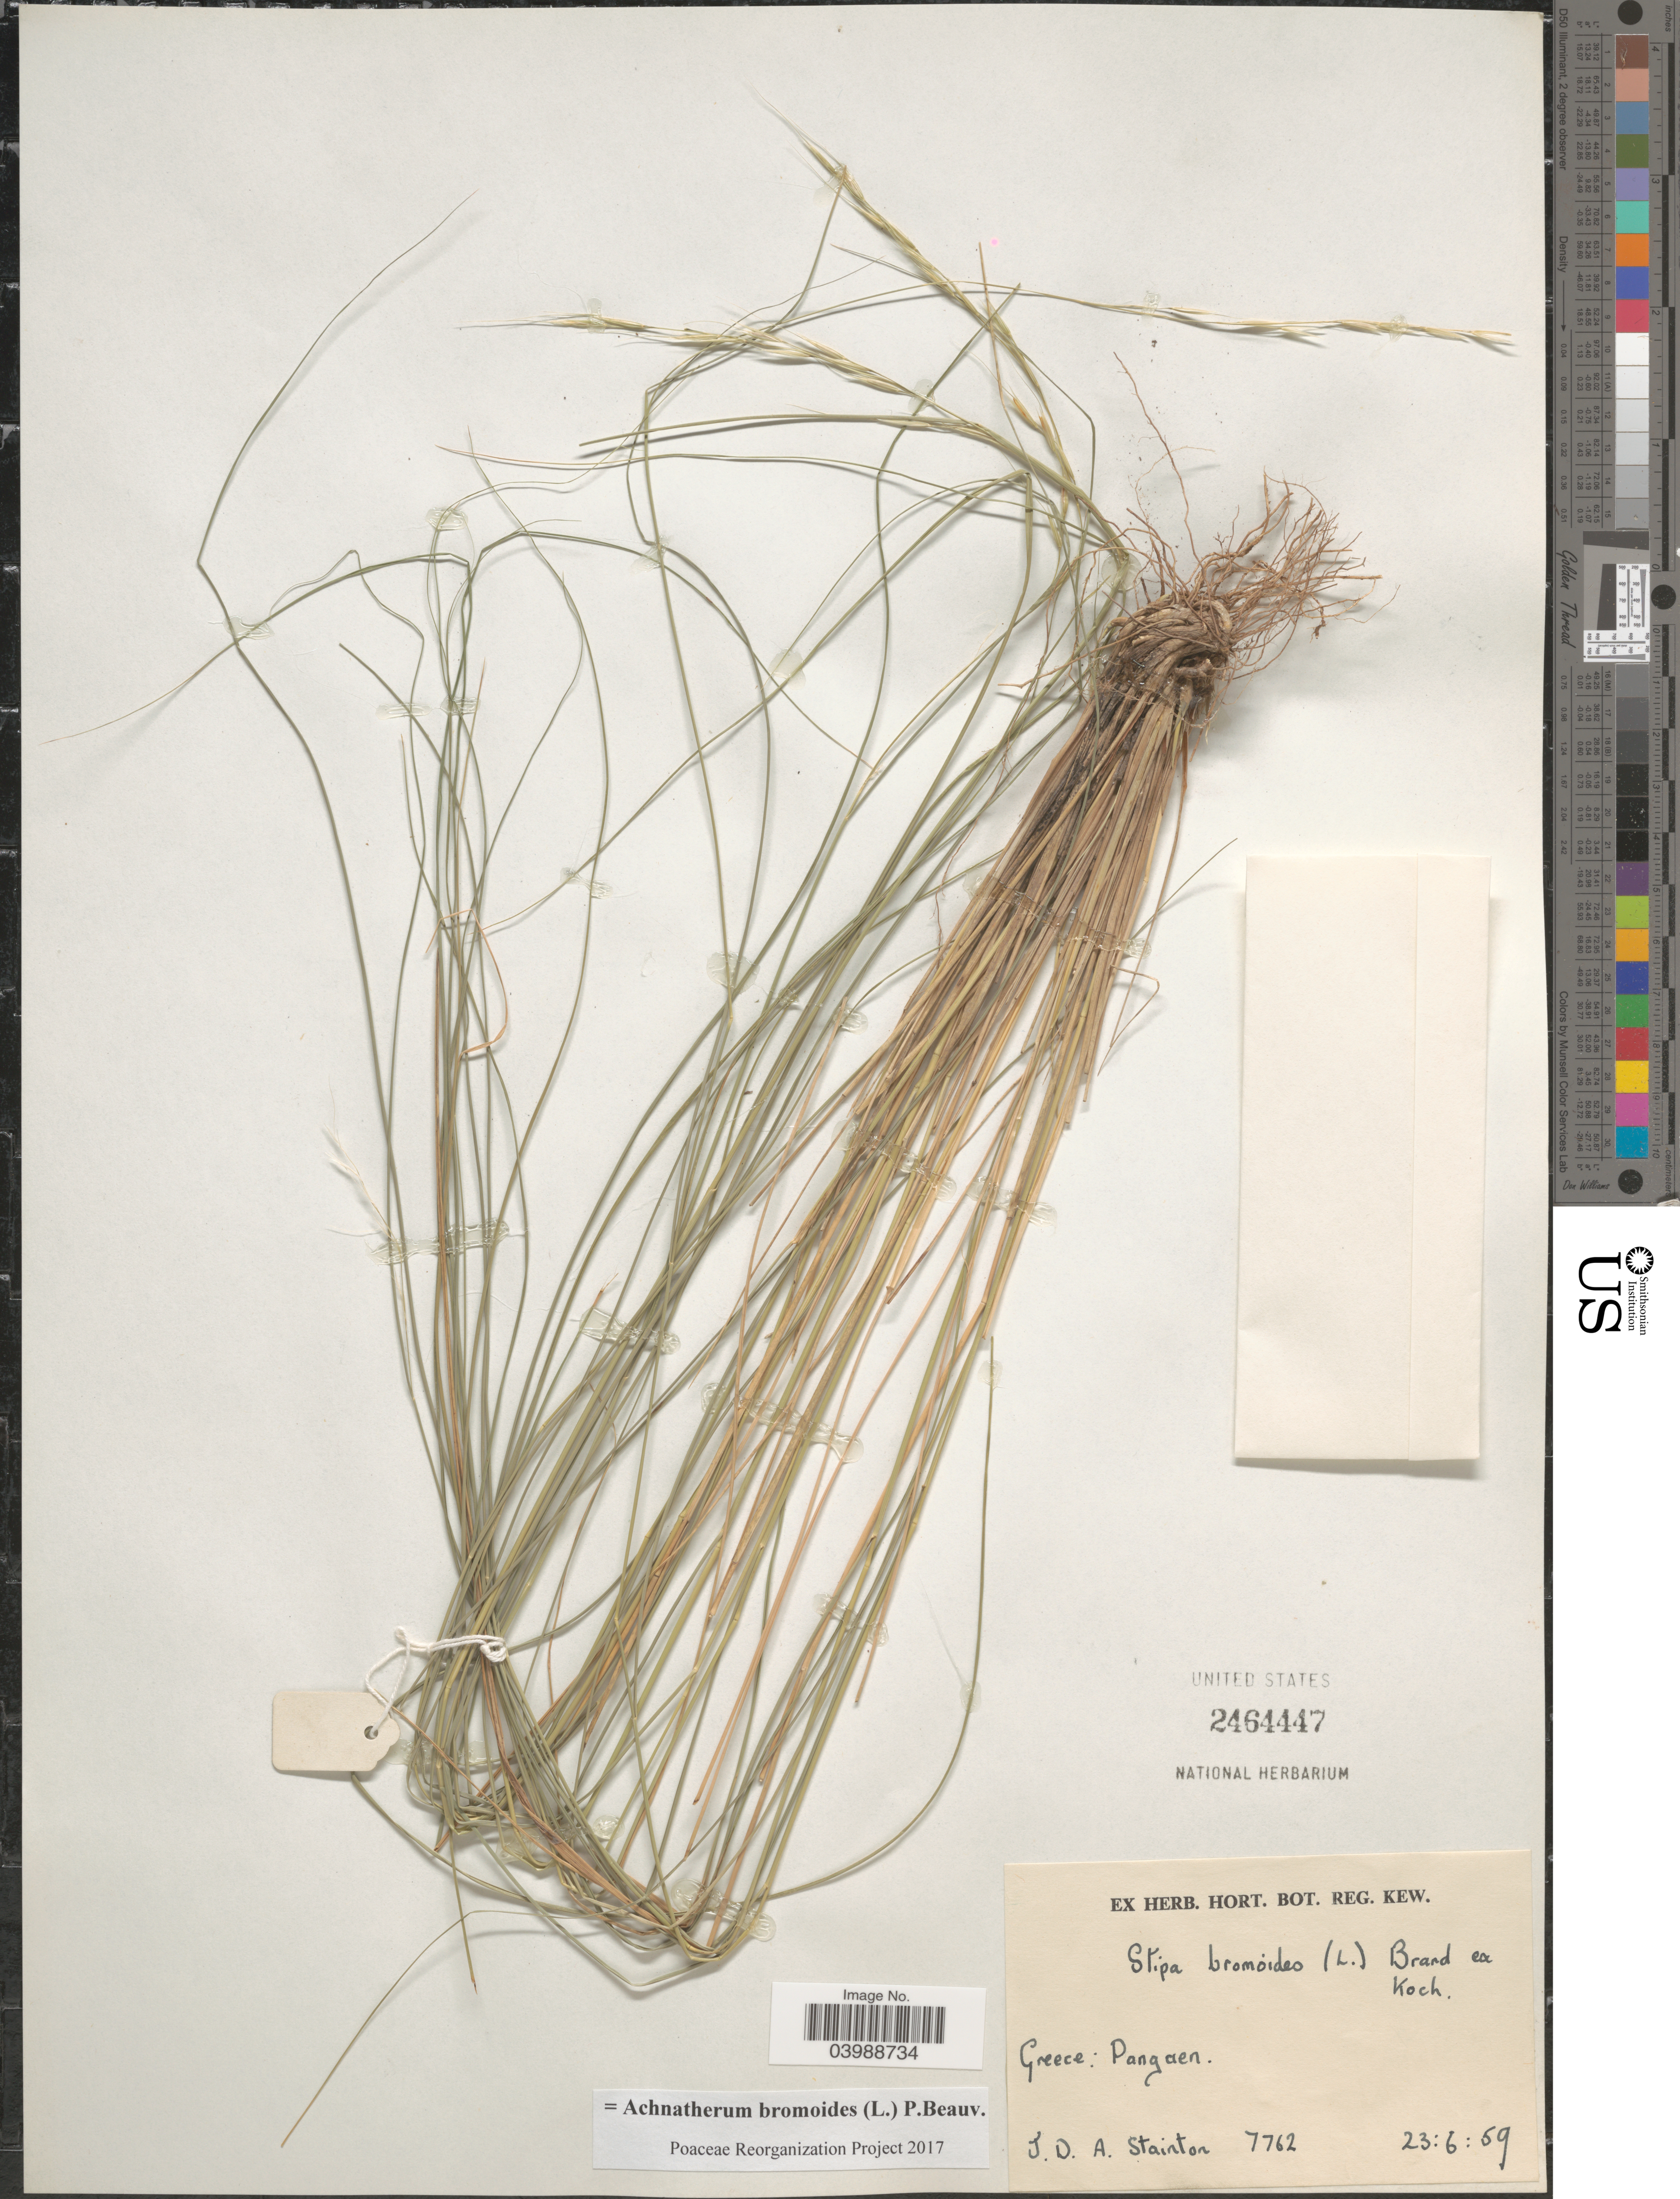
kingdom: Plantae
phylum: Tracheophyta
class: Liliopsida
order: Poales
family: Poaceae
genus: Achnatherum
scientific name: Achnatherum bromoides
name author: (L.) P. Beauv.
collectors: J. Stainton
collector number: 7762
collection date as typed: Transcribed d/m/y: 23/6/59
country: Greece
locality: Pangaion .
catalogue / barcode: US 2464447